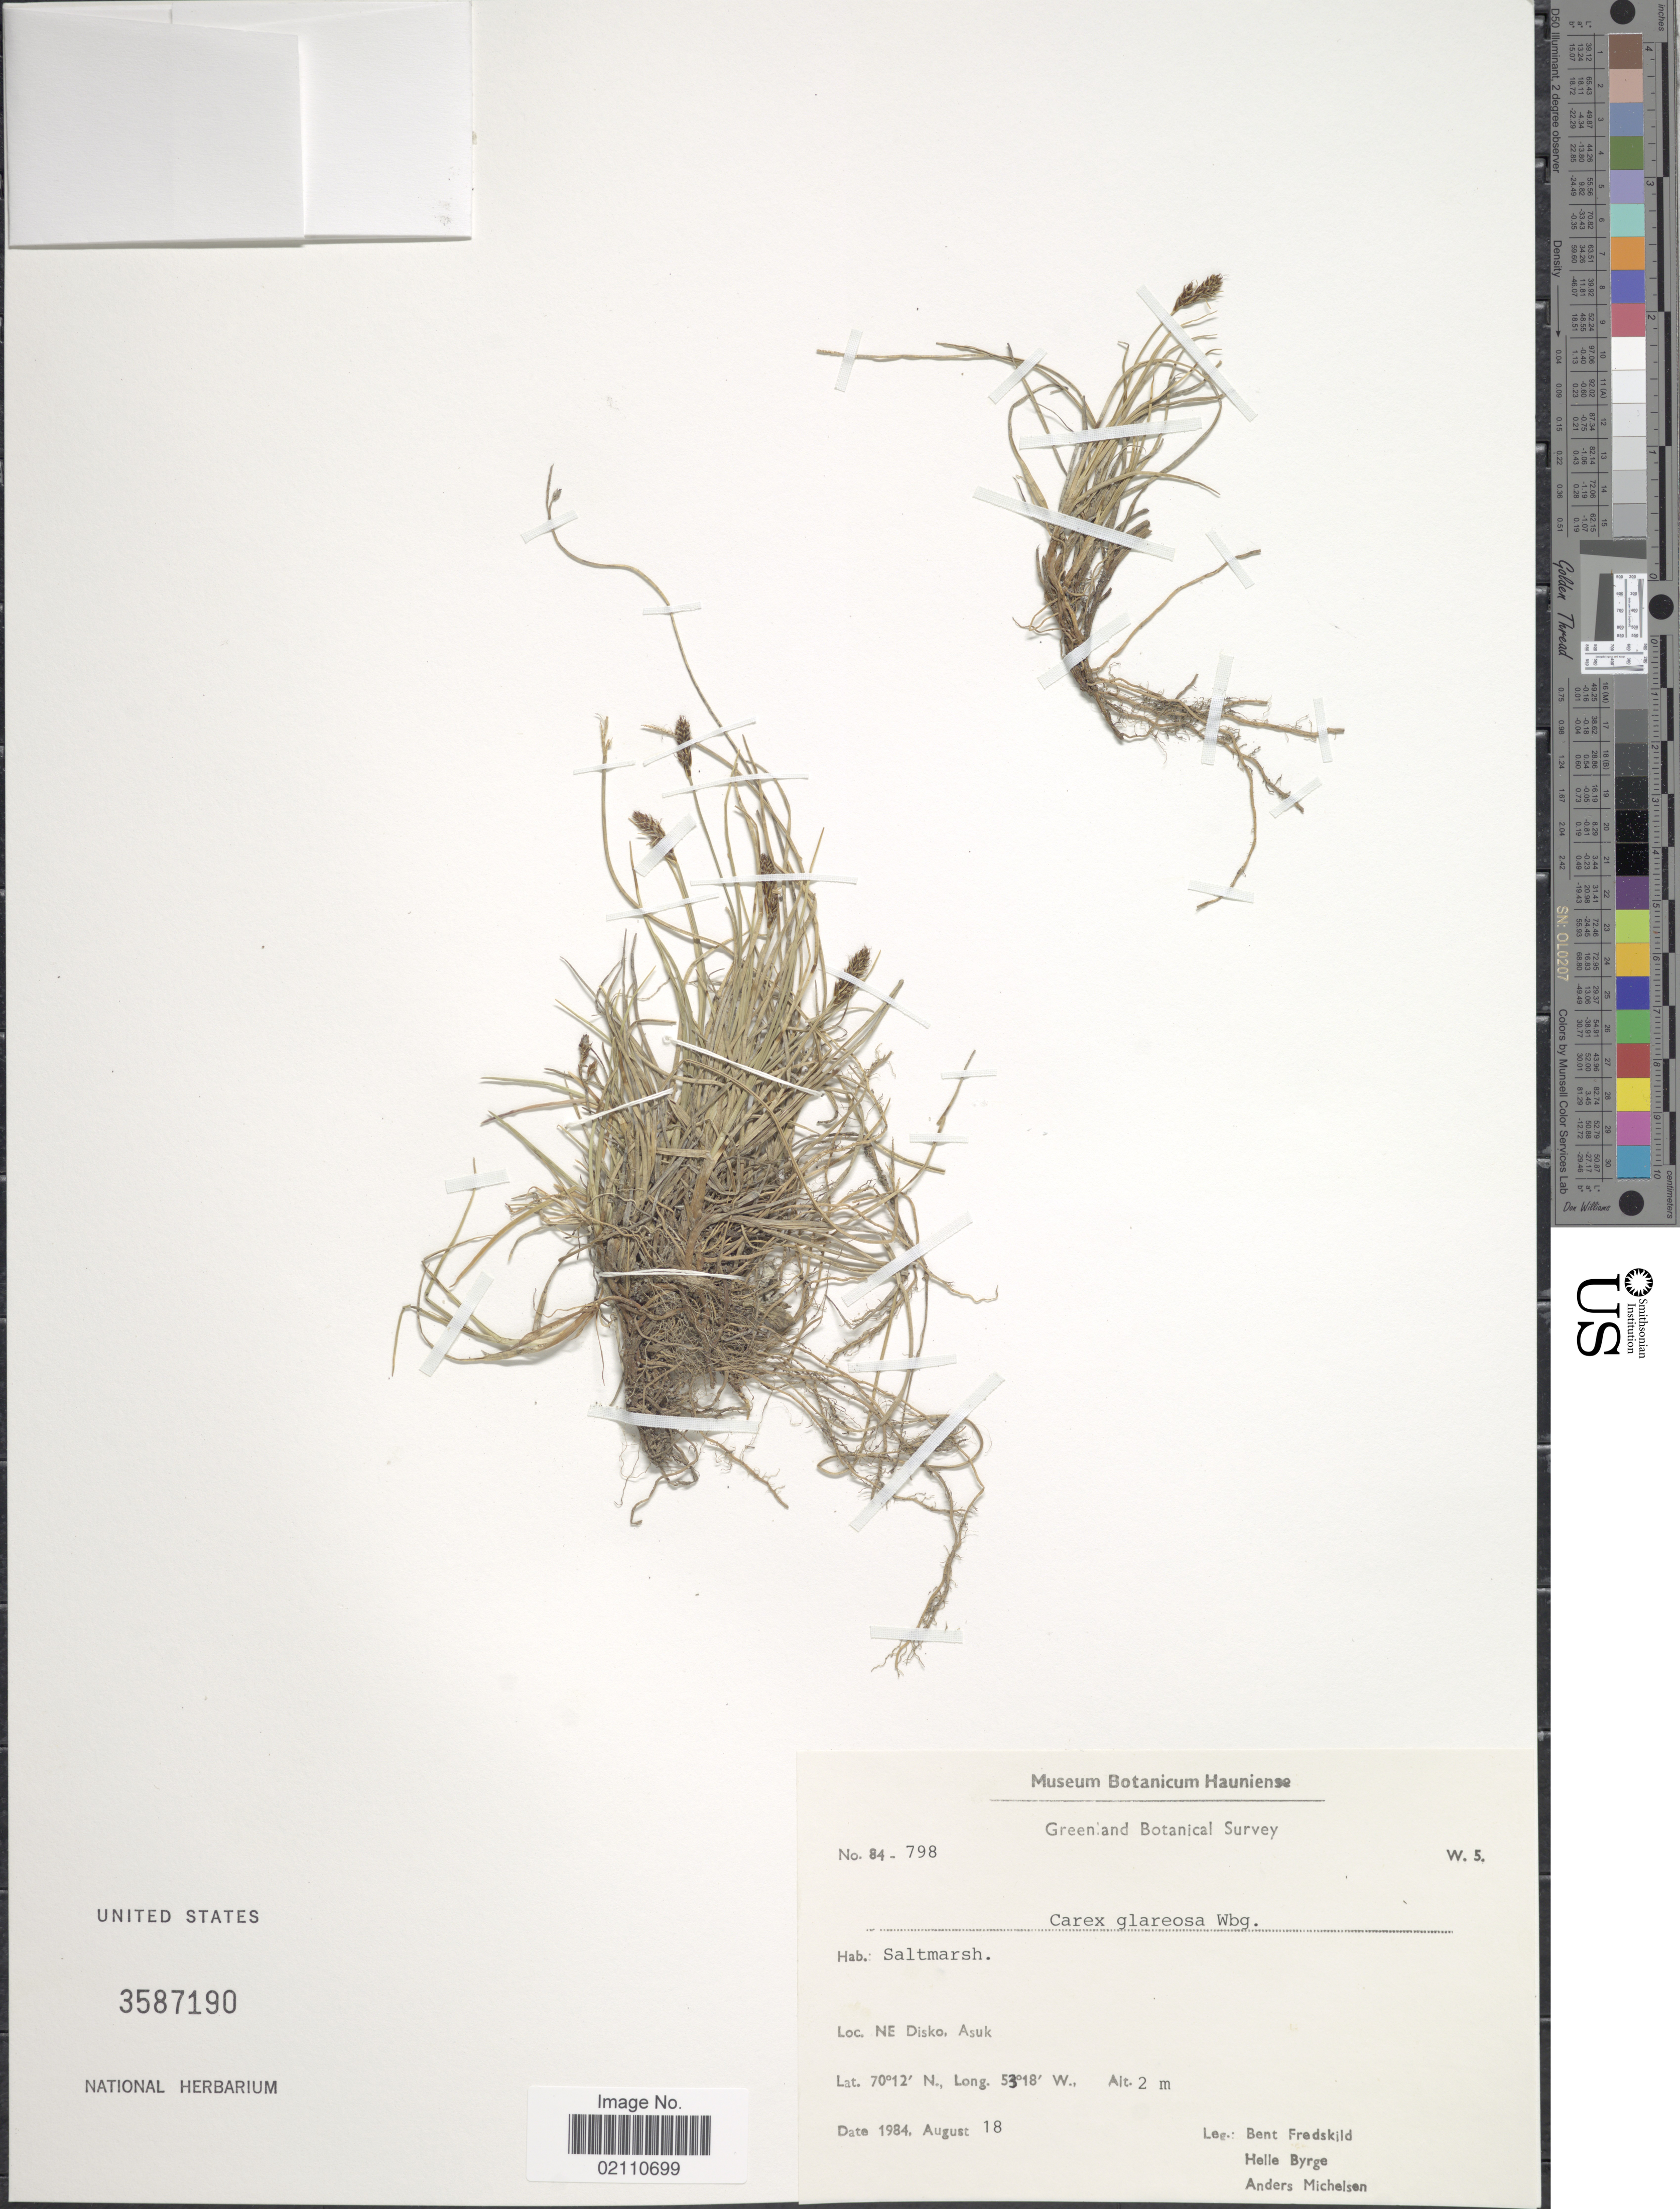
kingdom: Plantae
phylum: Tracheophyta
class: Liliopsida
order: Poales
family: Cyperaceae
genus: Carex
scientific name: Carex glareosa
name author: Schkuhr ex Wahlenb.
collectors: B. Fredskild, H. Byrge & A. Michelsen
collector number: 84-798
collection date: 1984-08-18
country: Greenland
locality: NE Disko, Asuk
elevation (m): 2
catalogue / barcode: US 3587190